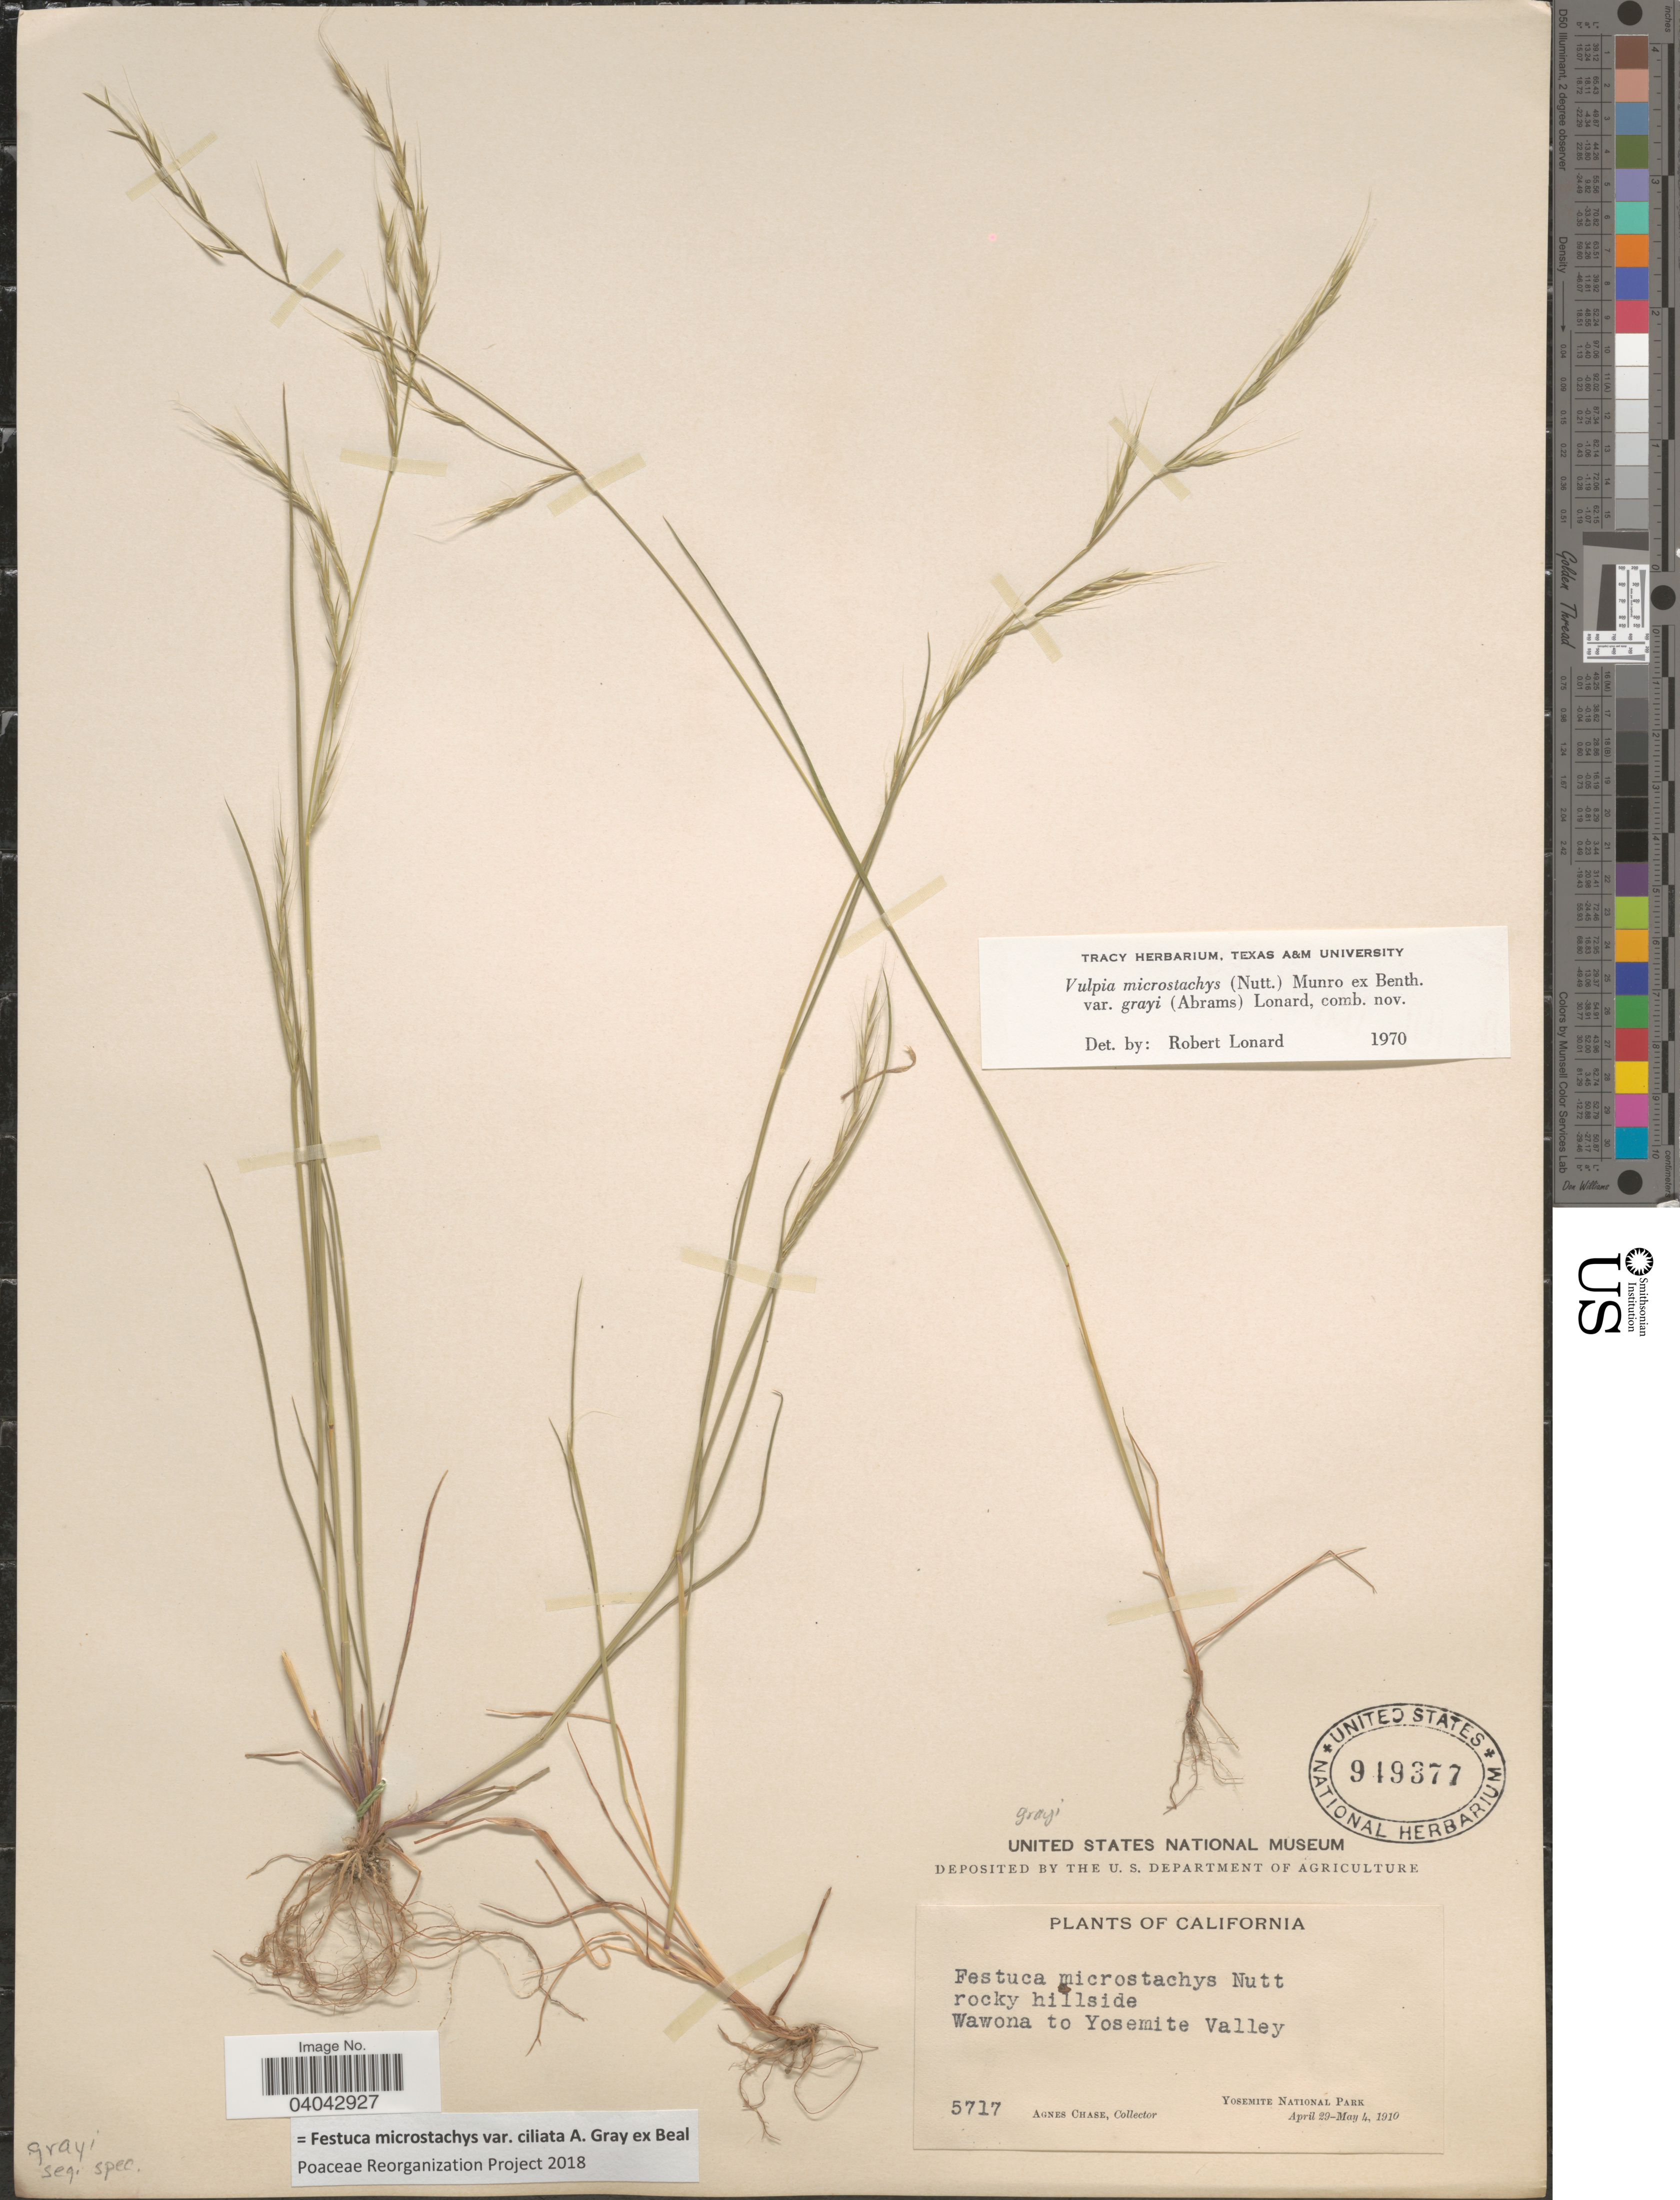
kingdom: Plantae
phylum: Tracheophyta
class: Liliopsida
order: Poales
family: Poaceae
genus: Festuca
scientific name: Festuca microstachys var. ciliata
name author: A. Gray ex W.J. Beal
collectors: A. Chase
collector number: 5717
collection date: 1910-04-29/1910-05-04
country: United States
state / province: California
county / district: Mariposa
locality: Rocky hillside. Wawona to Yosemite Valley. Yosemite National Park.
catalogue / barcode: US 949377